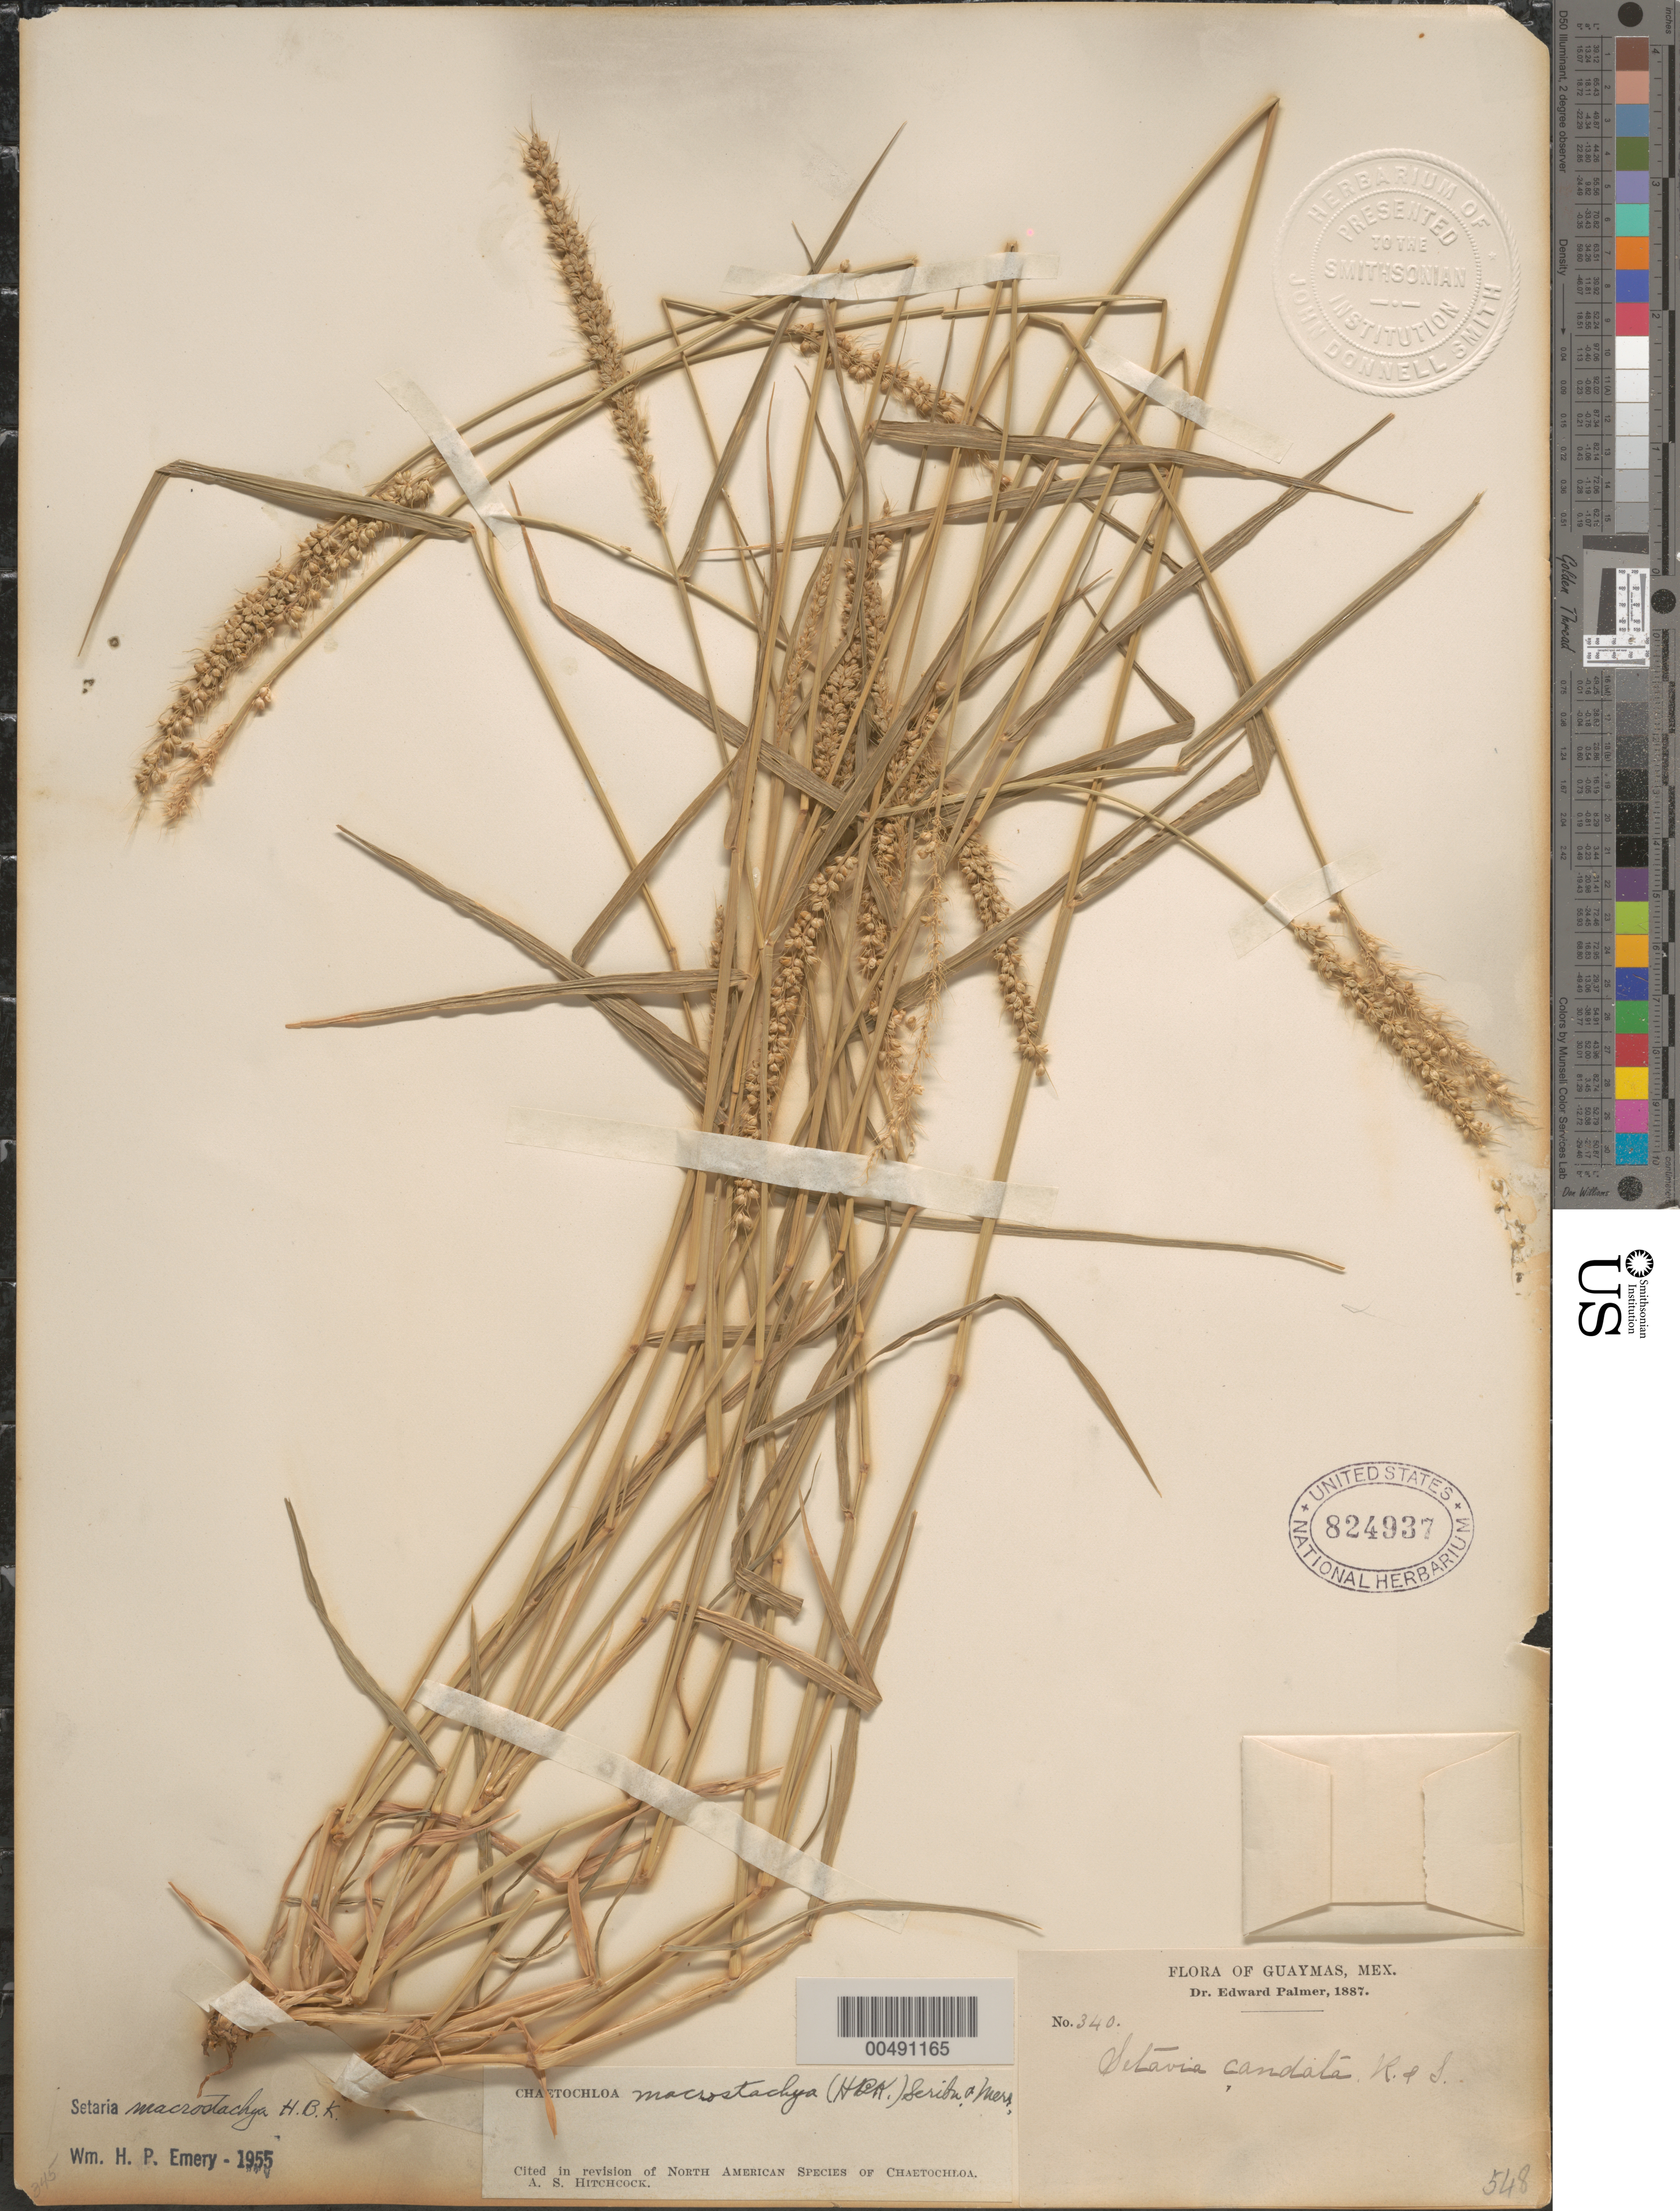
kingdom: Plantae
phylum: Tracheophyta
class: Liliopsida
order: Poales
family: Poaceae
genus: Setaria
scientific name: Setaria macrostachya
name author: Kunth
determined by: Emery, W. H. P.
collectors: E. Palmer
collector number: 340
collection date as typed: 1887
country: Mexico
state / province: Sonora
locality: Guaymas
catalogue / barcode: US 824937